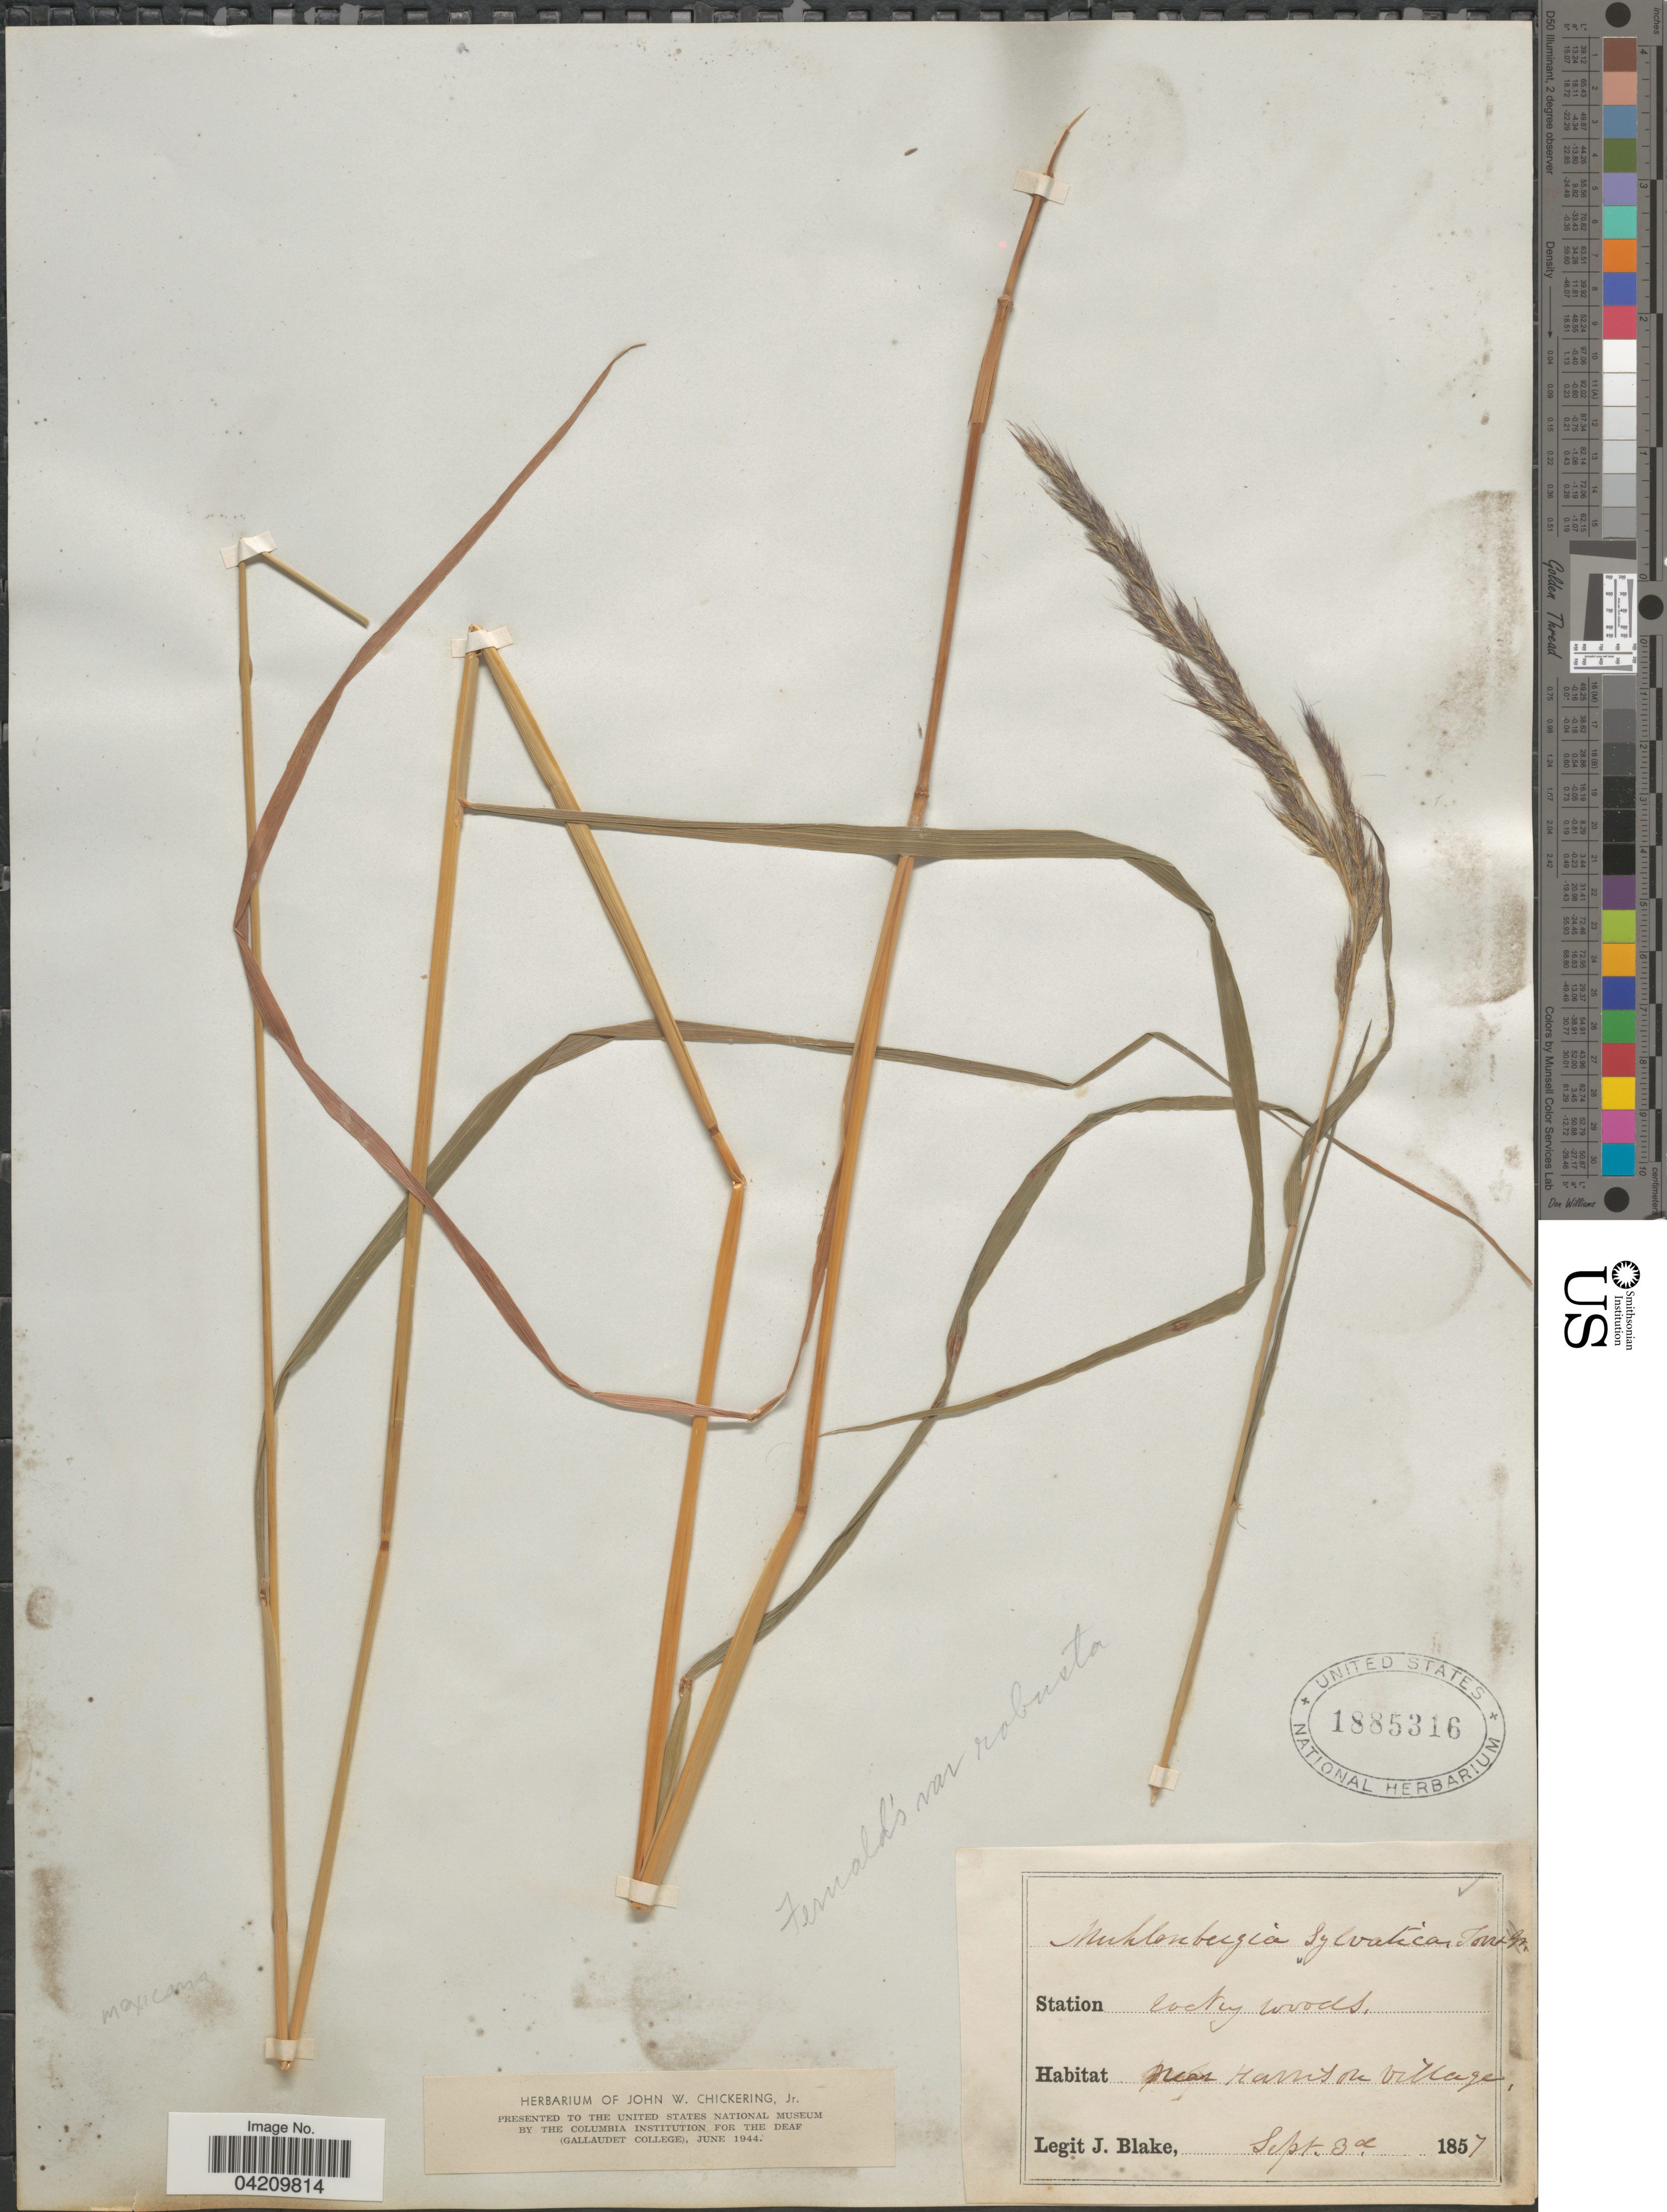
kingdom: Plantae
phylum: Tracheophyta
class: Liliopsida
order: Poales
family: Poaceae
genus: Muhlenbergia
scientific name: Muhlenbergia mexicana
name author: (L.) Trin.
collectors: J. Blake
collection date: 1857-09-03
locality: Near Harrison village.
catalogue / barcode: US 1885316